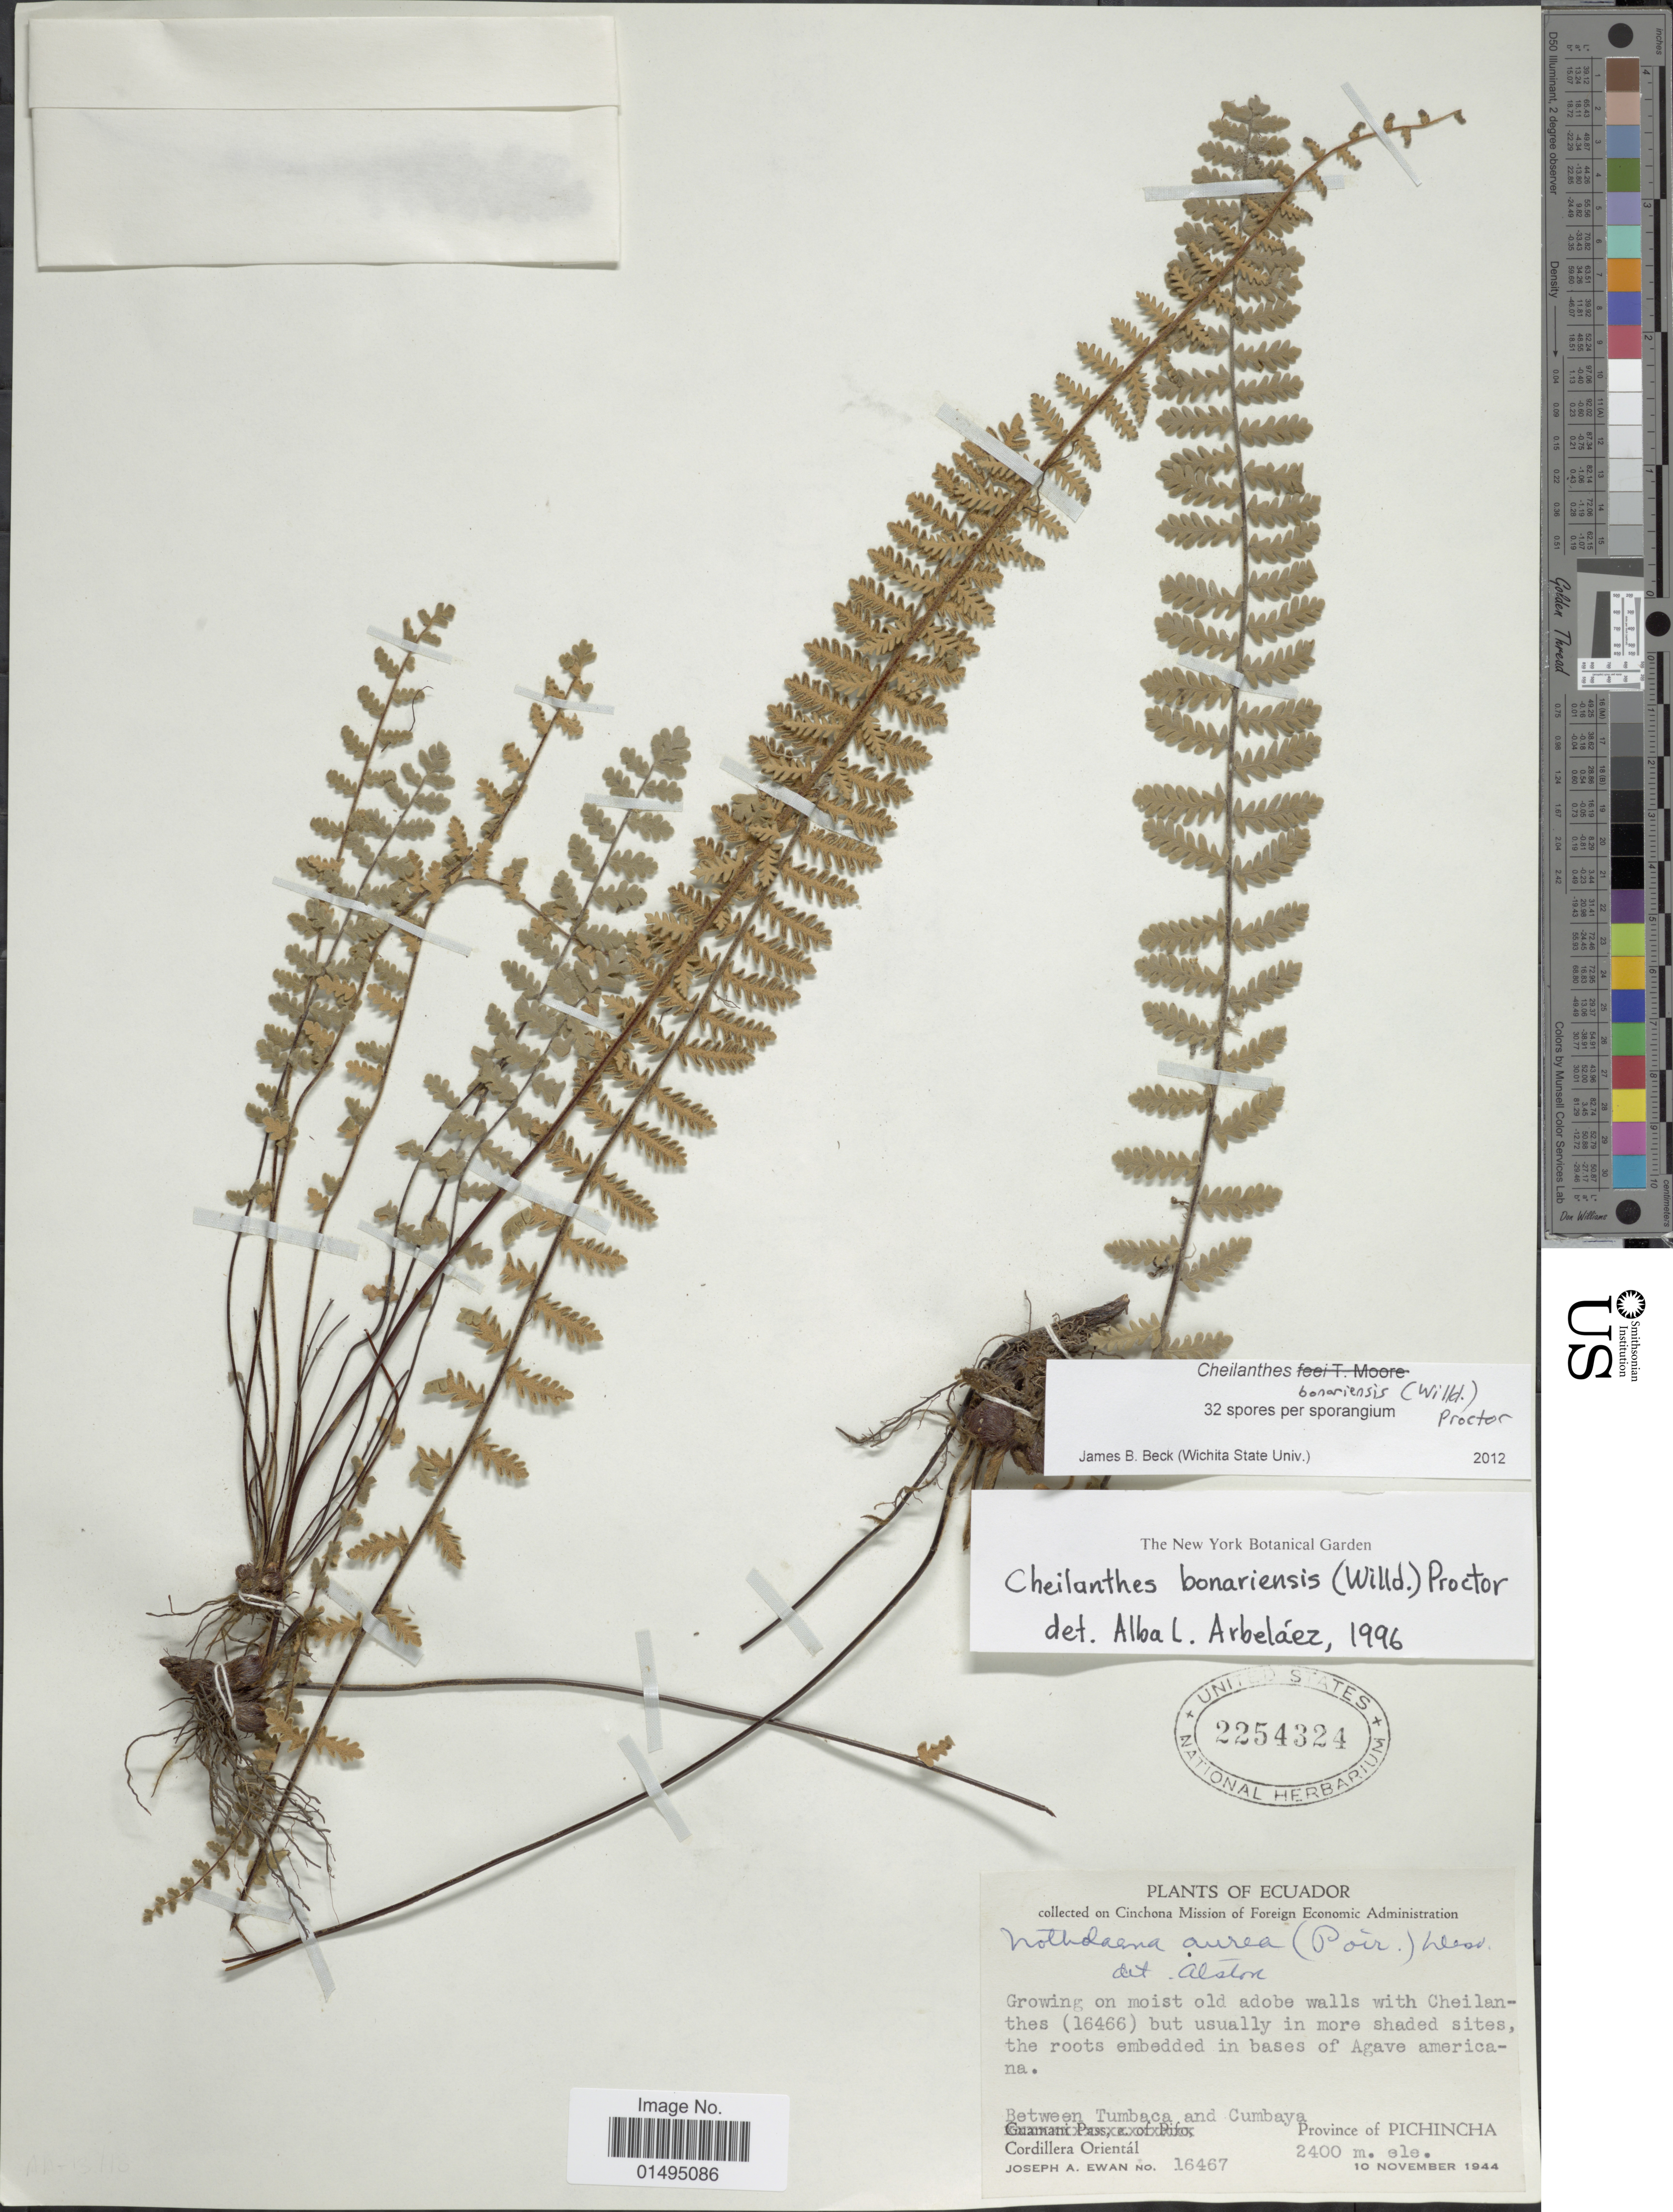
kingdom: Plantae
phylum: Tracheophyta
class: Polypodiopsida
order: Polypodiales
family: Pteridaceae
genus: Myriopteris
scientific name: Myriopteris aurea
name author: (Poir.) Grusz & Windham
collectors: J. A. Ewan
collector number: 16467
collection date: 1944-11-10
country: Ecuador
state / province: Pichincha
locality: Between Tumbaca and Cumbaya, Cordillera Oriental, Province of Pichincha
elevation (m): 2400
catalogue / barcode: US 2254324